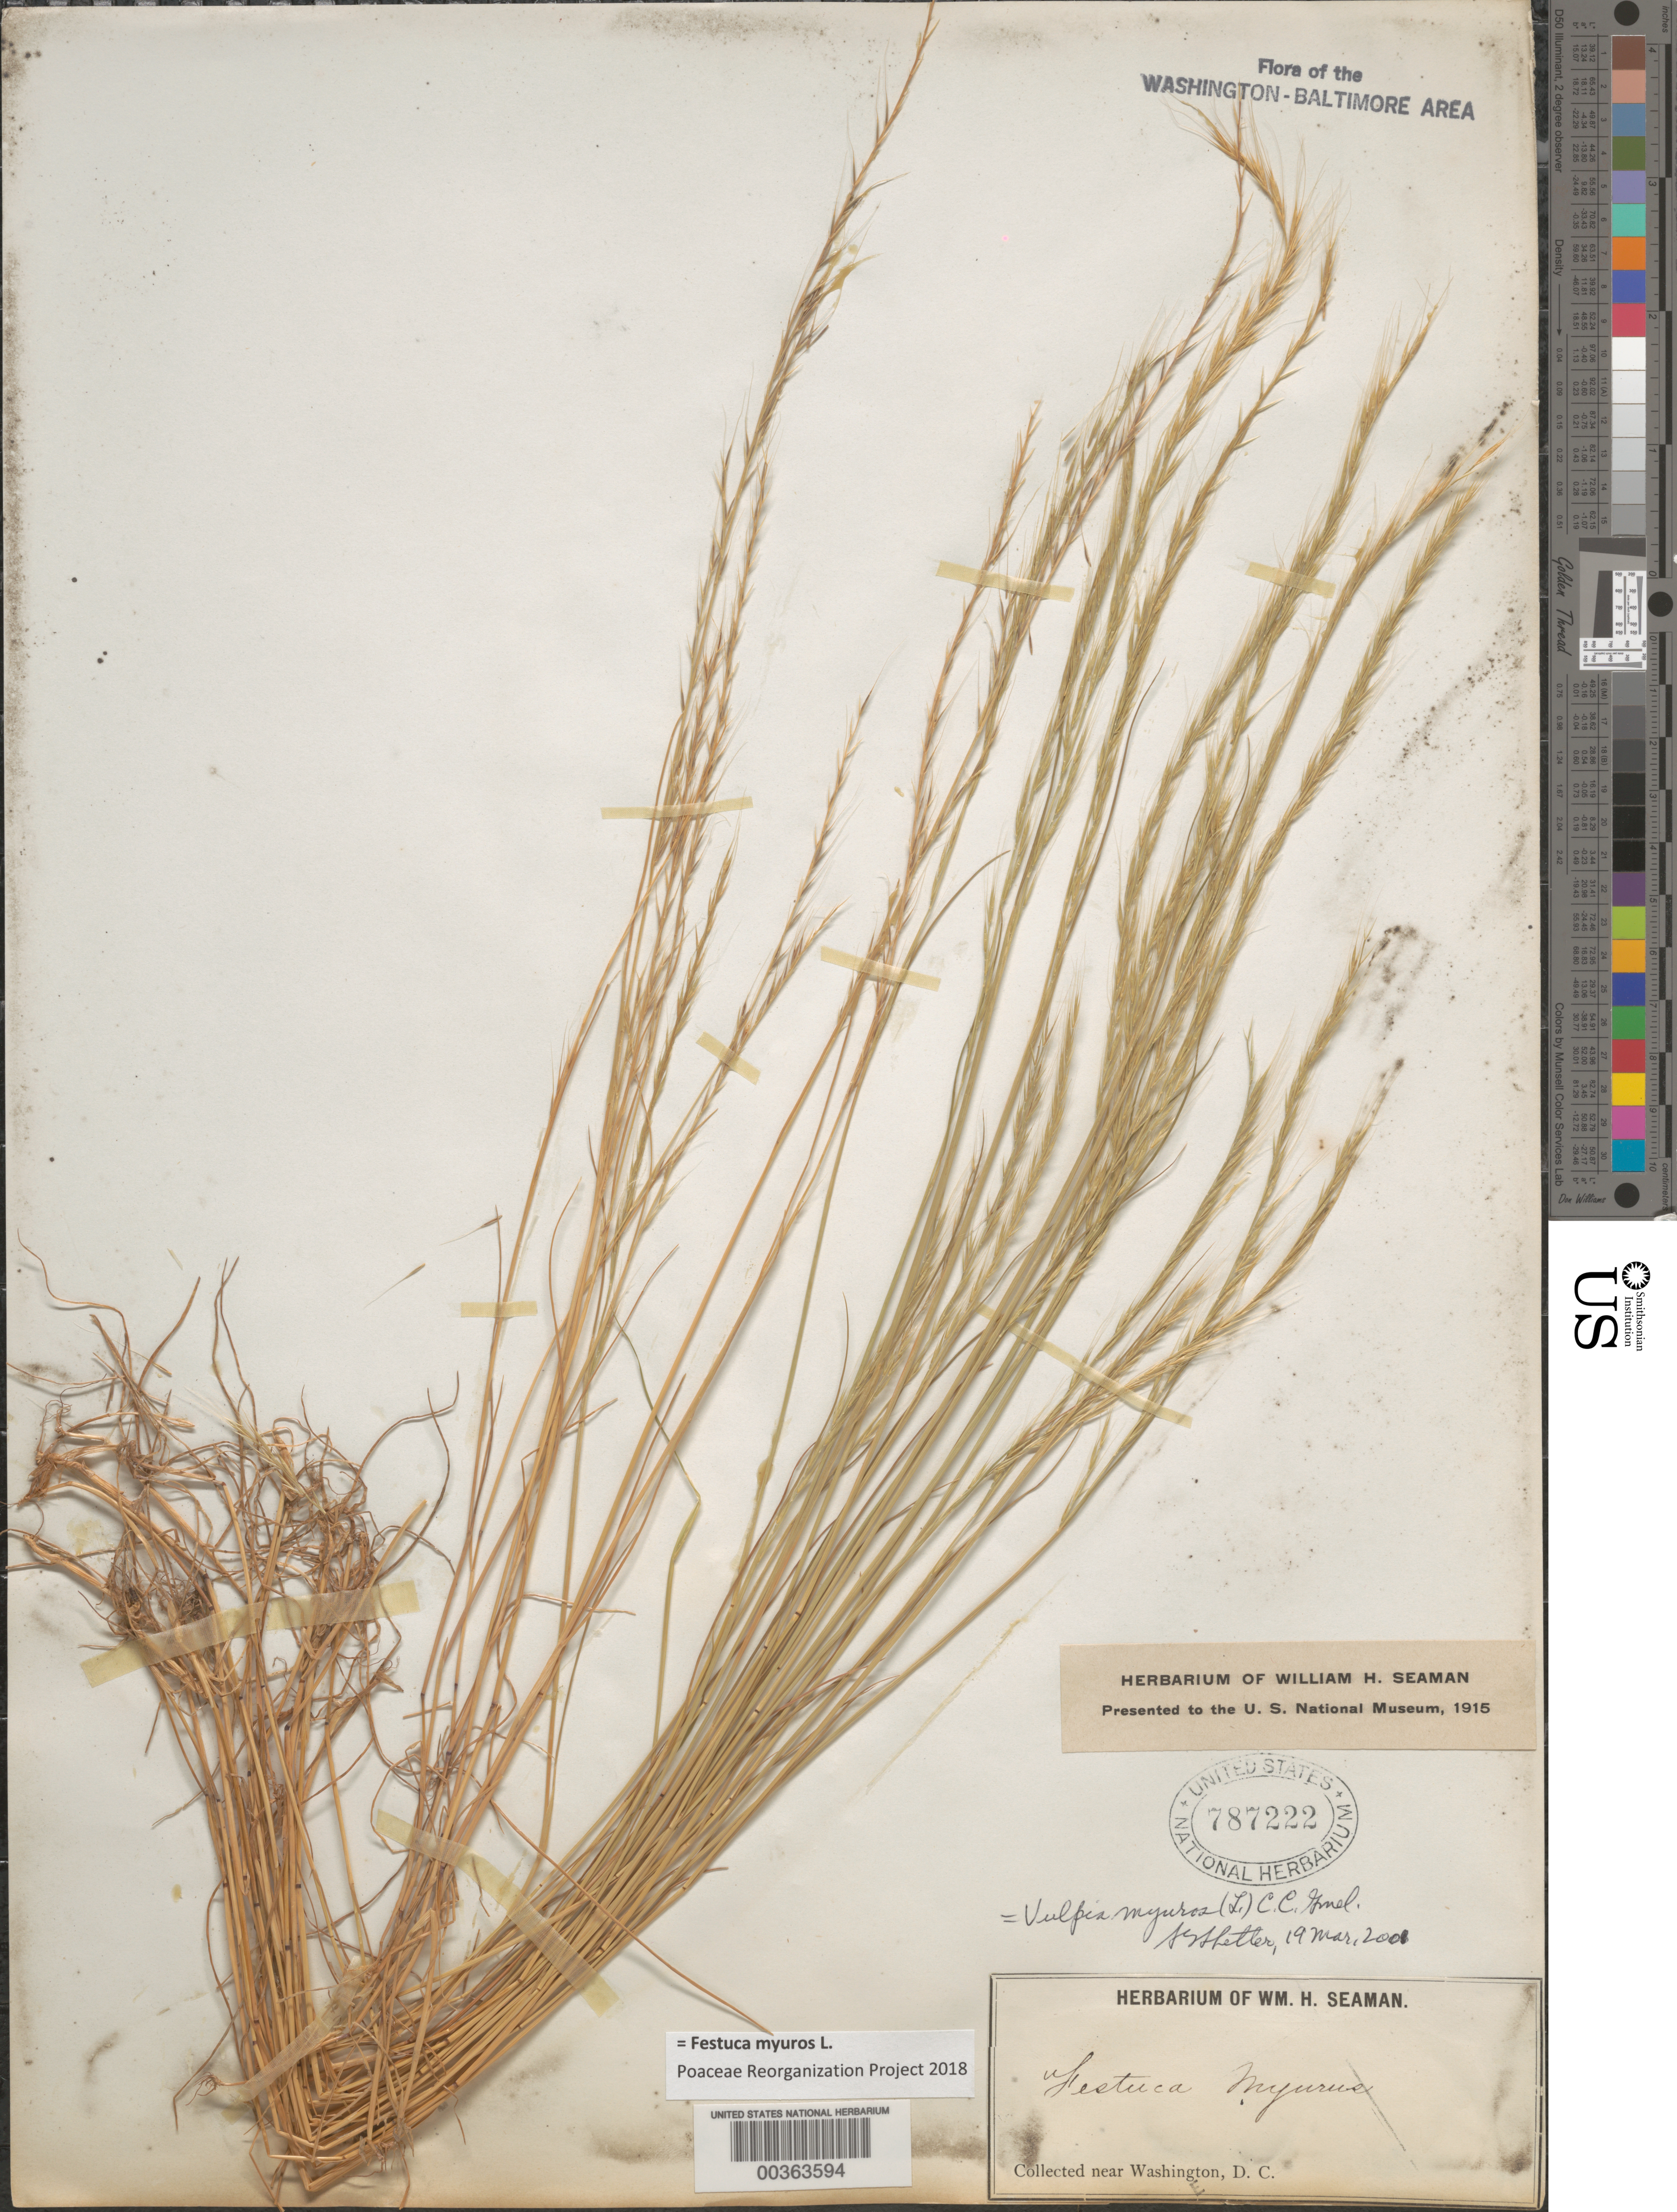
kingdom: Plantae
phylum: Tracheophyta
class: Liliopsida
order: Poales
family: Poaceae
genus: Festuca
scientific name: Festuca myuros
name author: L.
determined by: Poaceae Reorganization Project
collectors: W. Seaman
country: United States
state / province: District of Columbia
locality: Washington DC area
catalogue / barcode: US 787222